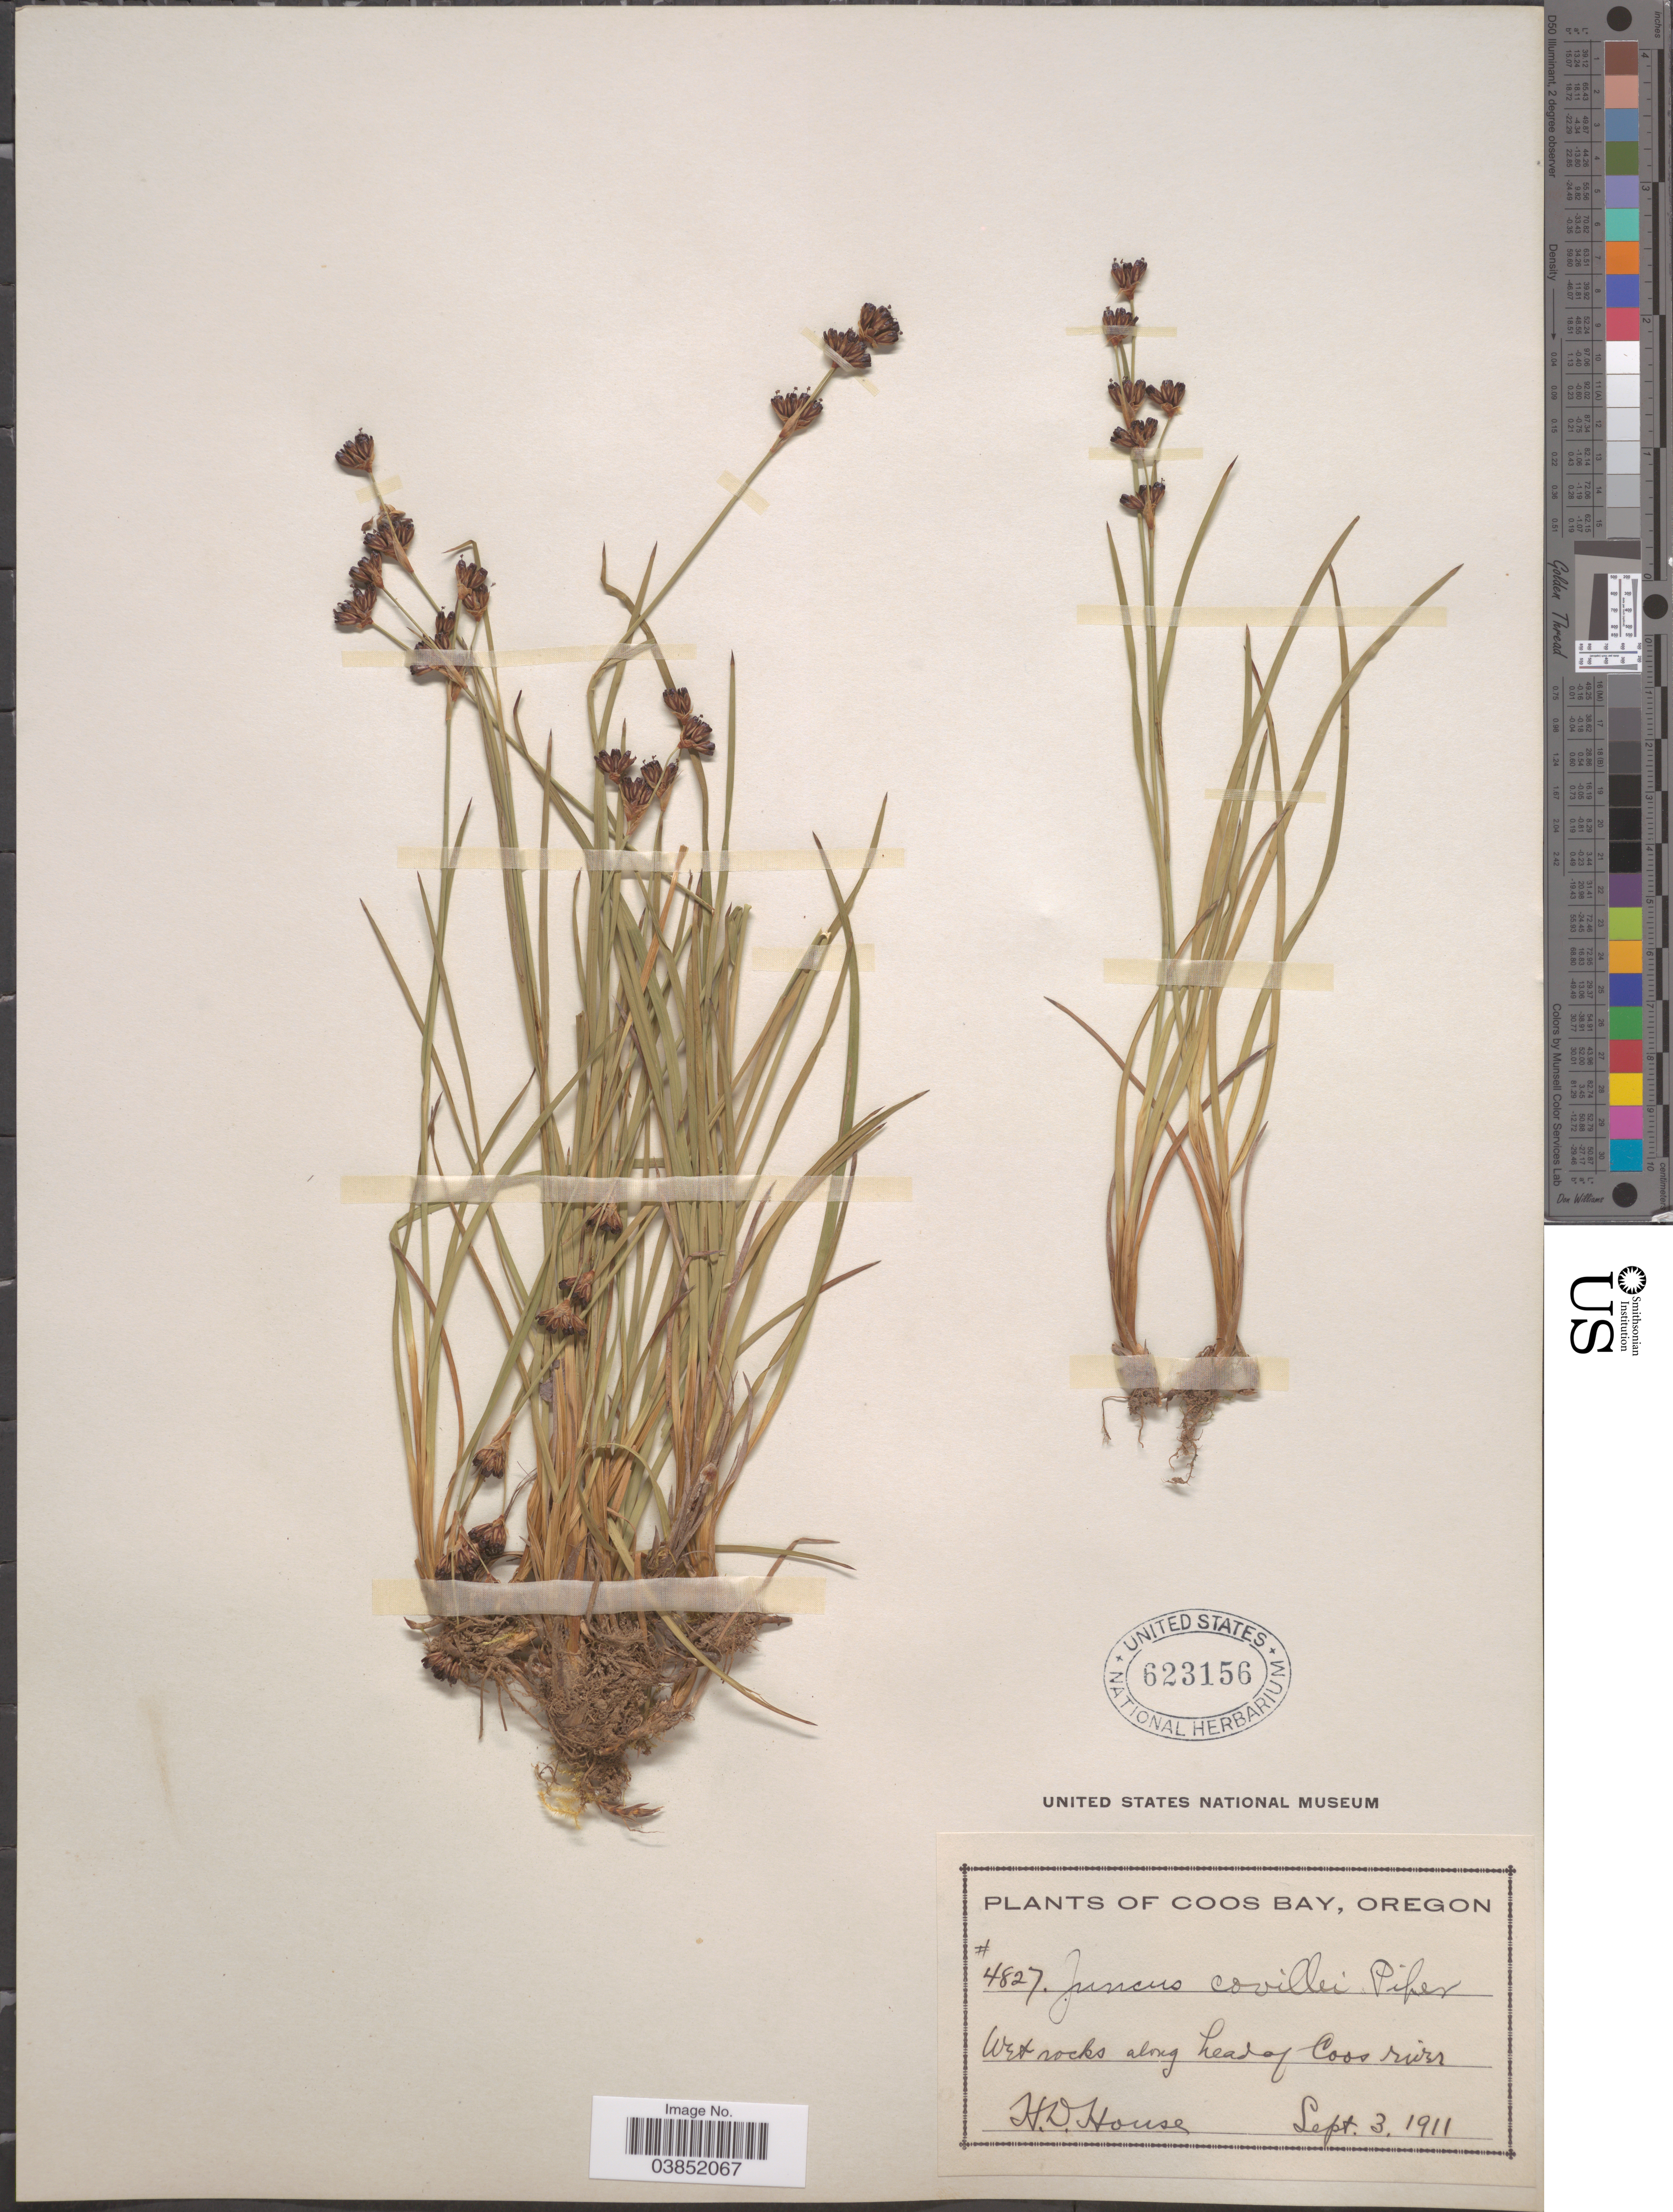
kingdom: Plantae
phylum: Tracheophyta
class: Liliopsida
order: Poales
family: Juncaceae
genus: Juncus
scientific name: Juncus covillei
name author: Piper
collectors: H. D. House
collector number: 4827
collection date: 1911-09-03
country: United States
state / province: Oregon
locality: Coos Bay. Wet rocks along head of Coos river.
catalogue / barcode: US 623156